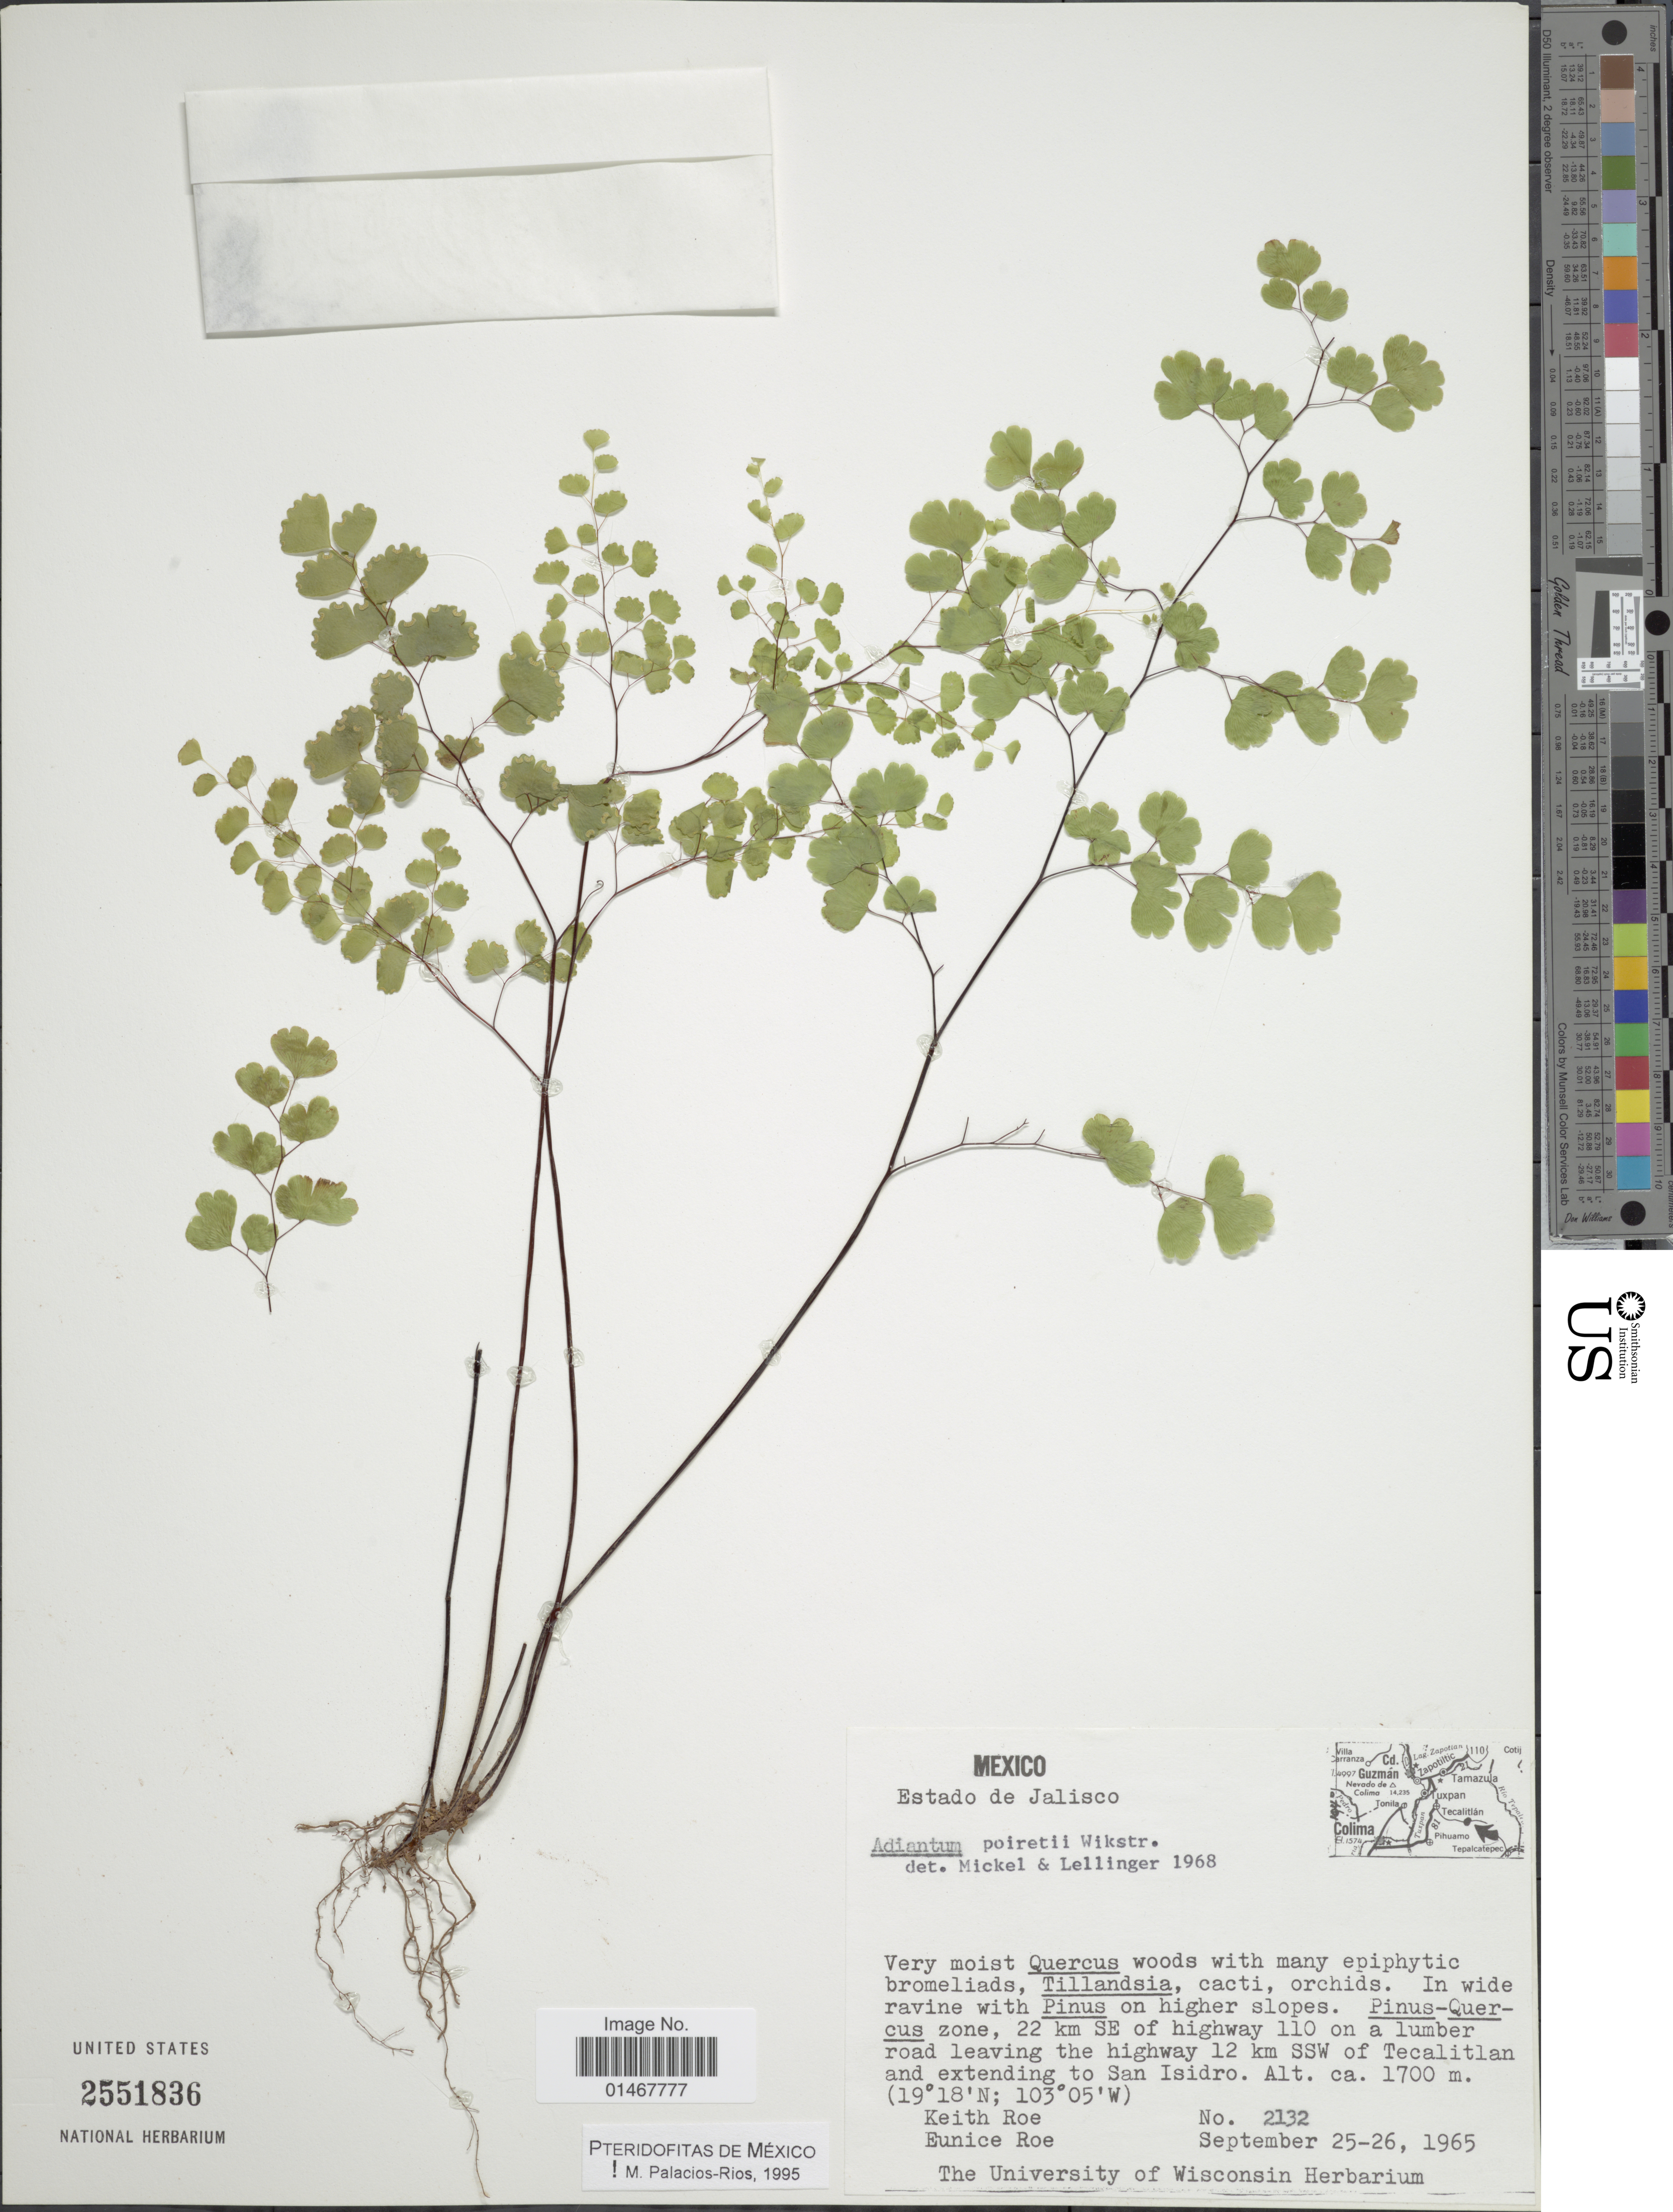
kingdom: Plantae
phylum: Tracheophyta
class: Polypodiopsida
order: Polypodiales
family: Pteridaceae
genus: Adiantum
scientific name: Adiantum poiretii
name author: Wikstr.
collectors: K. E. Roe & E. Roe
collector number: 2132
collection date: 1965-09-25/1965-09-26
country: Mexico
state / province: Jalisco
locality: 22 km SE of highway 110 on a lumber road leaving the highway 12 km SSW of Tecalilan extending to San isidro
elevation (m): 1700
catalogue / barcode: US 2551836